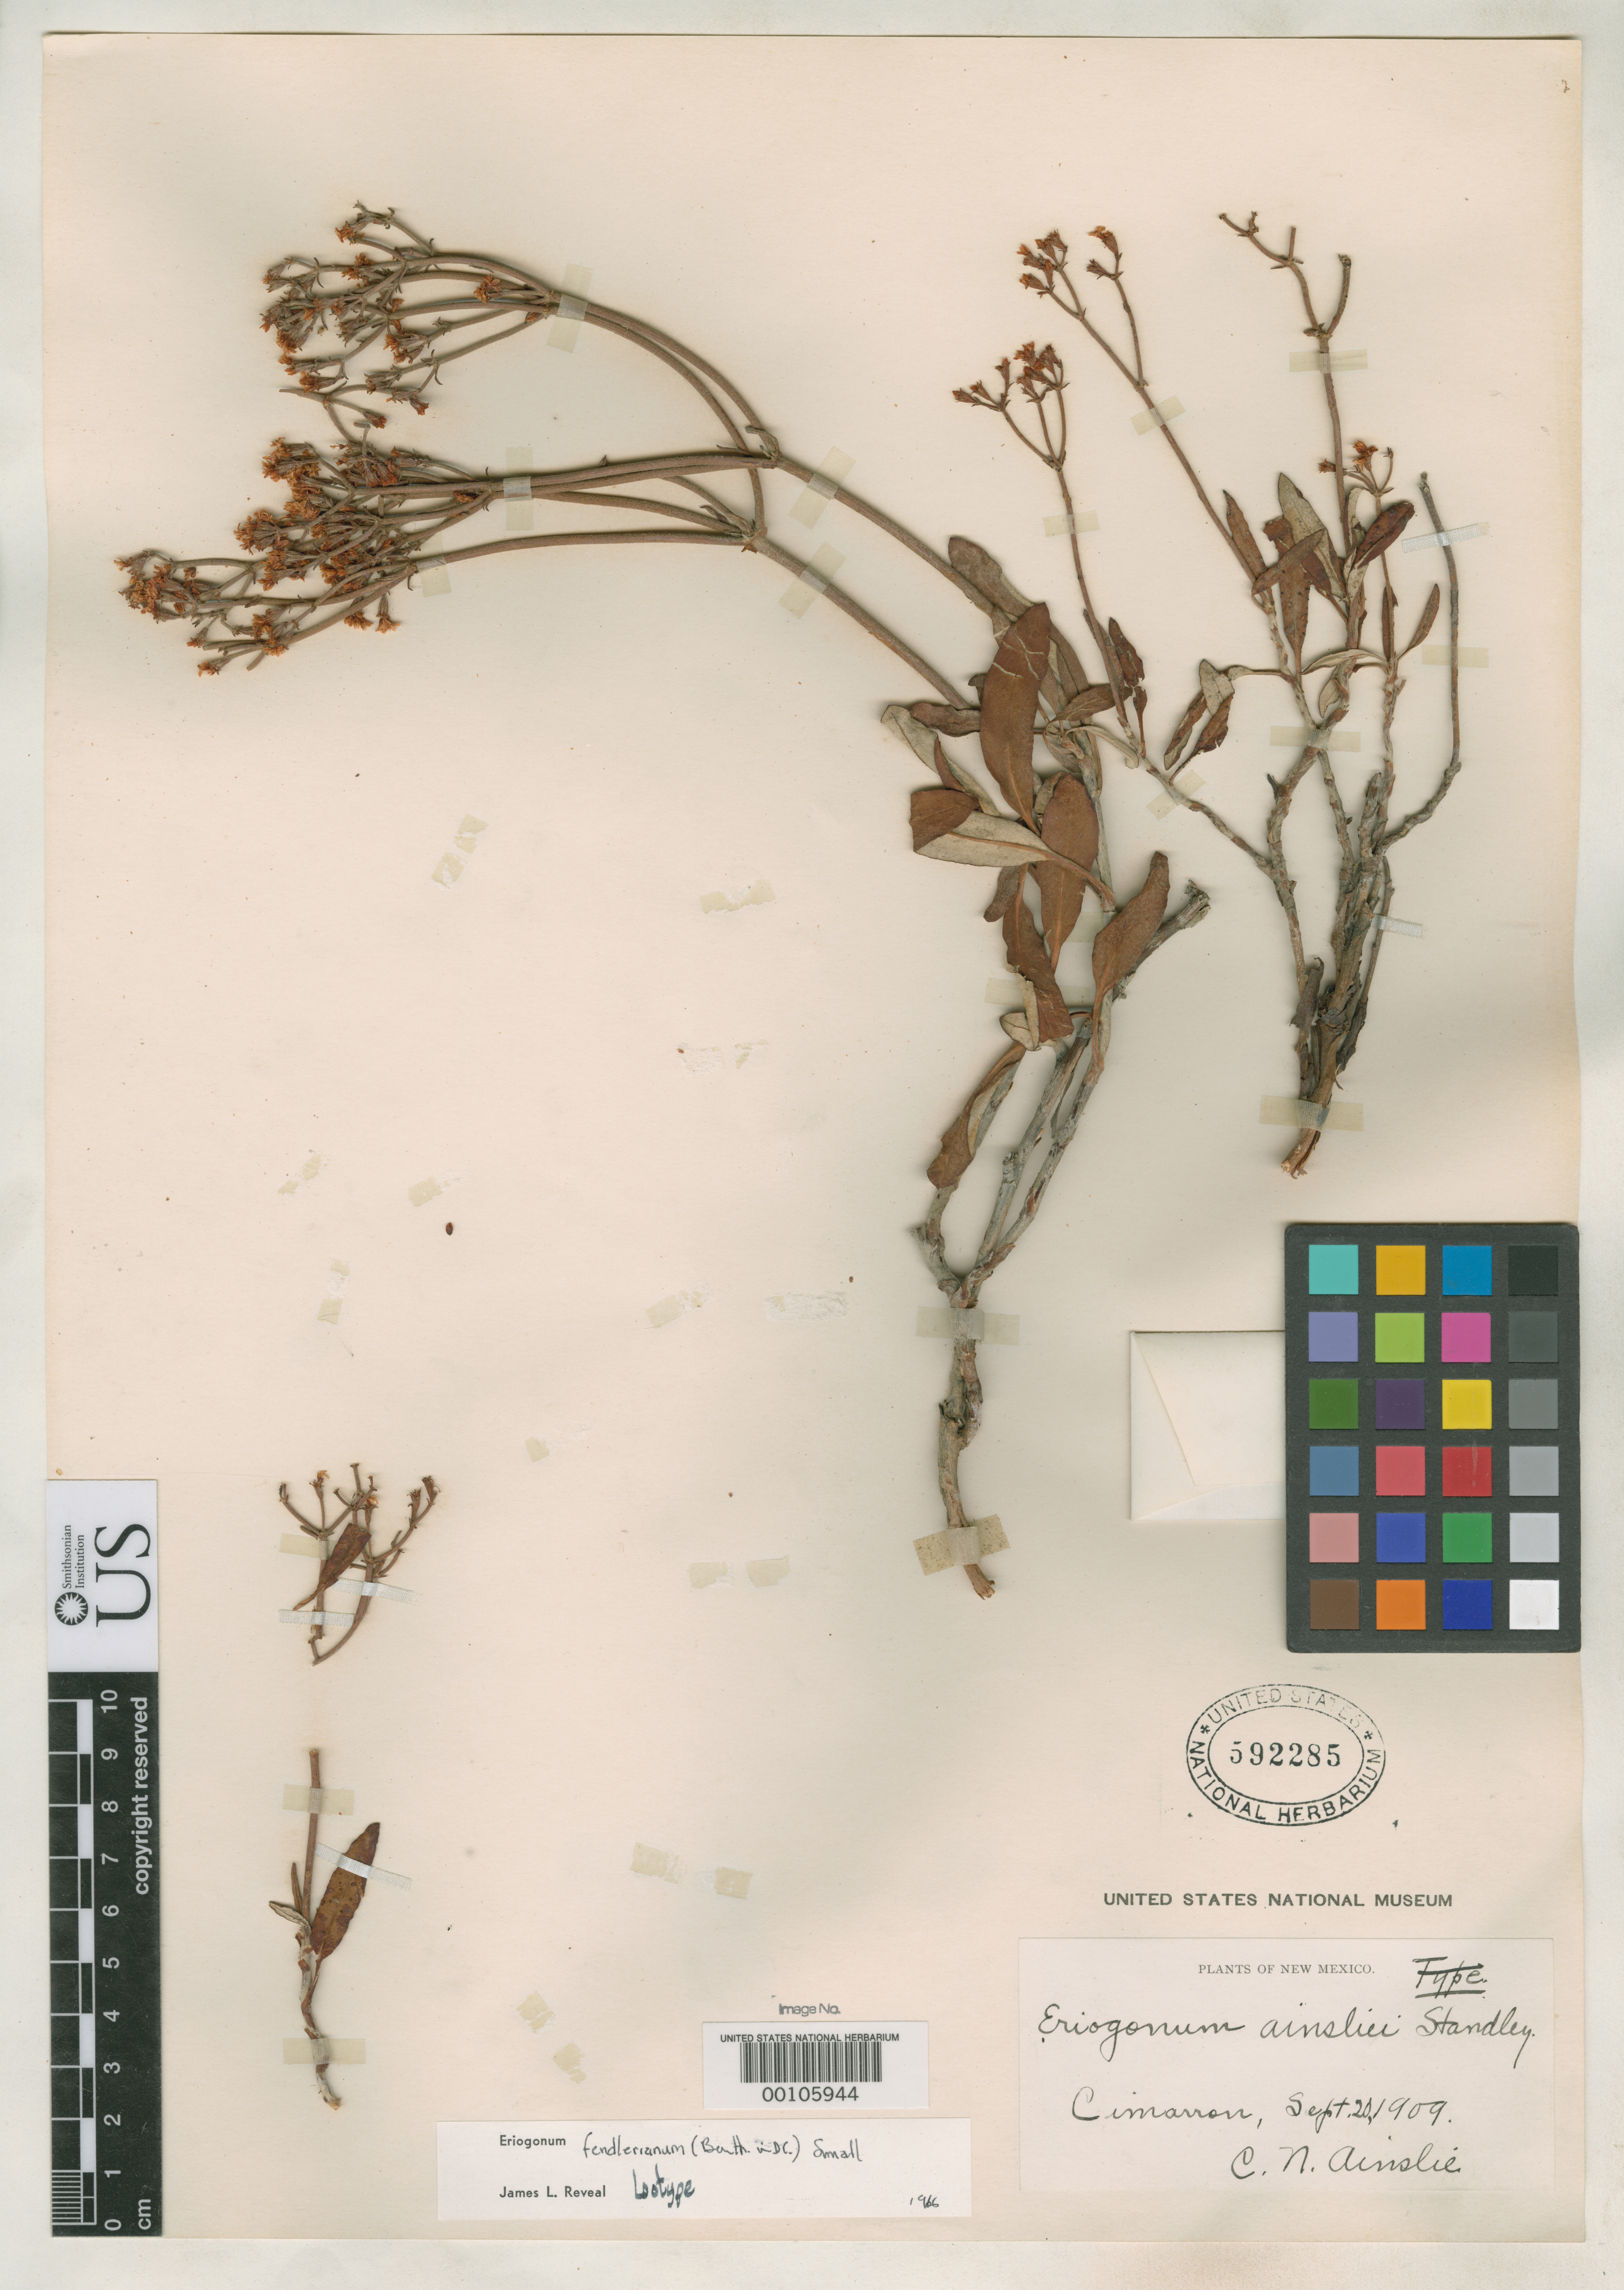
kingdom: Plantae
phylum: Tracheophyta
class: Magnoliopsida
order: Caryophyllales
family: Polygonaceae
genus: Eriogonum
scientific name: Eriogonum ainsliei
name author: Standl.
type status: Isotype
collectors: C. N. Ainslee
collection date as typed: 20 Sep 1909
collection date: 1909-09-20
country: United States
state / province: New Mexico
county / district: Colfax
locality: Cimarron.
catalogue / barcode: US 592285